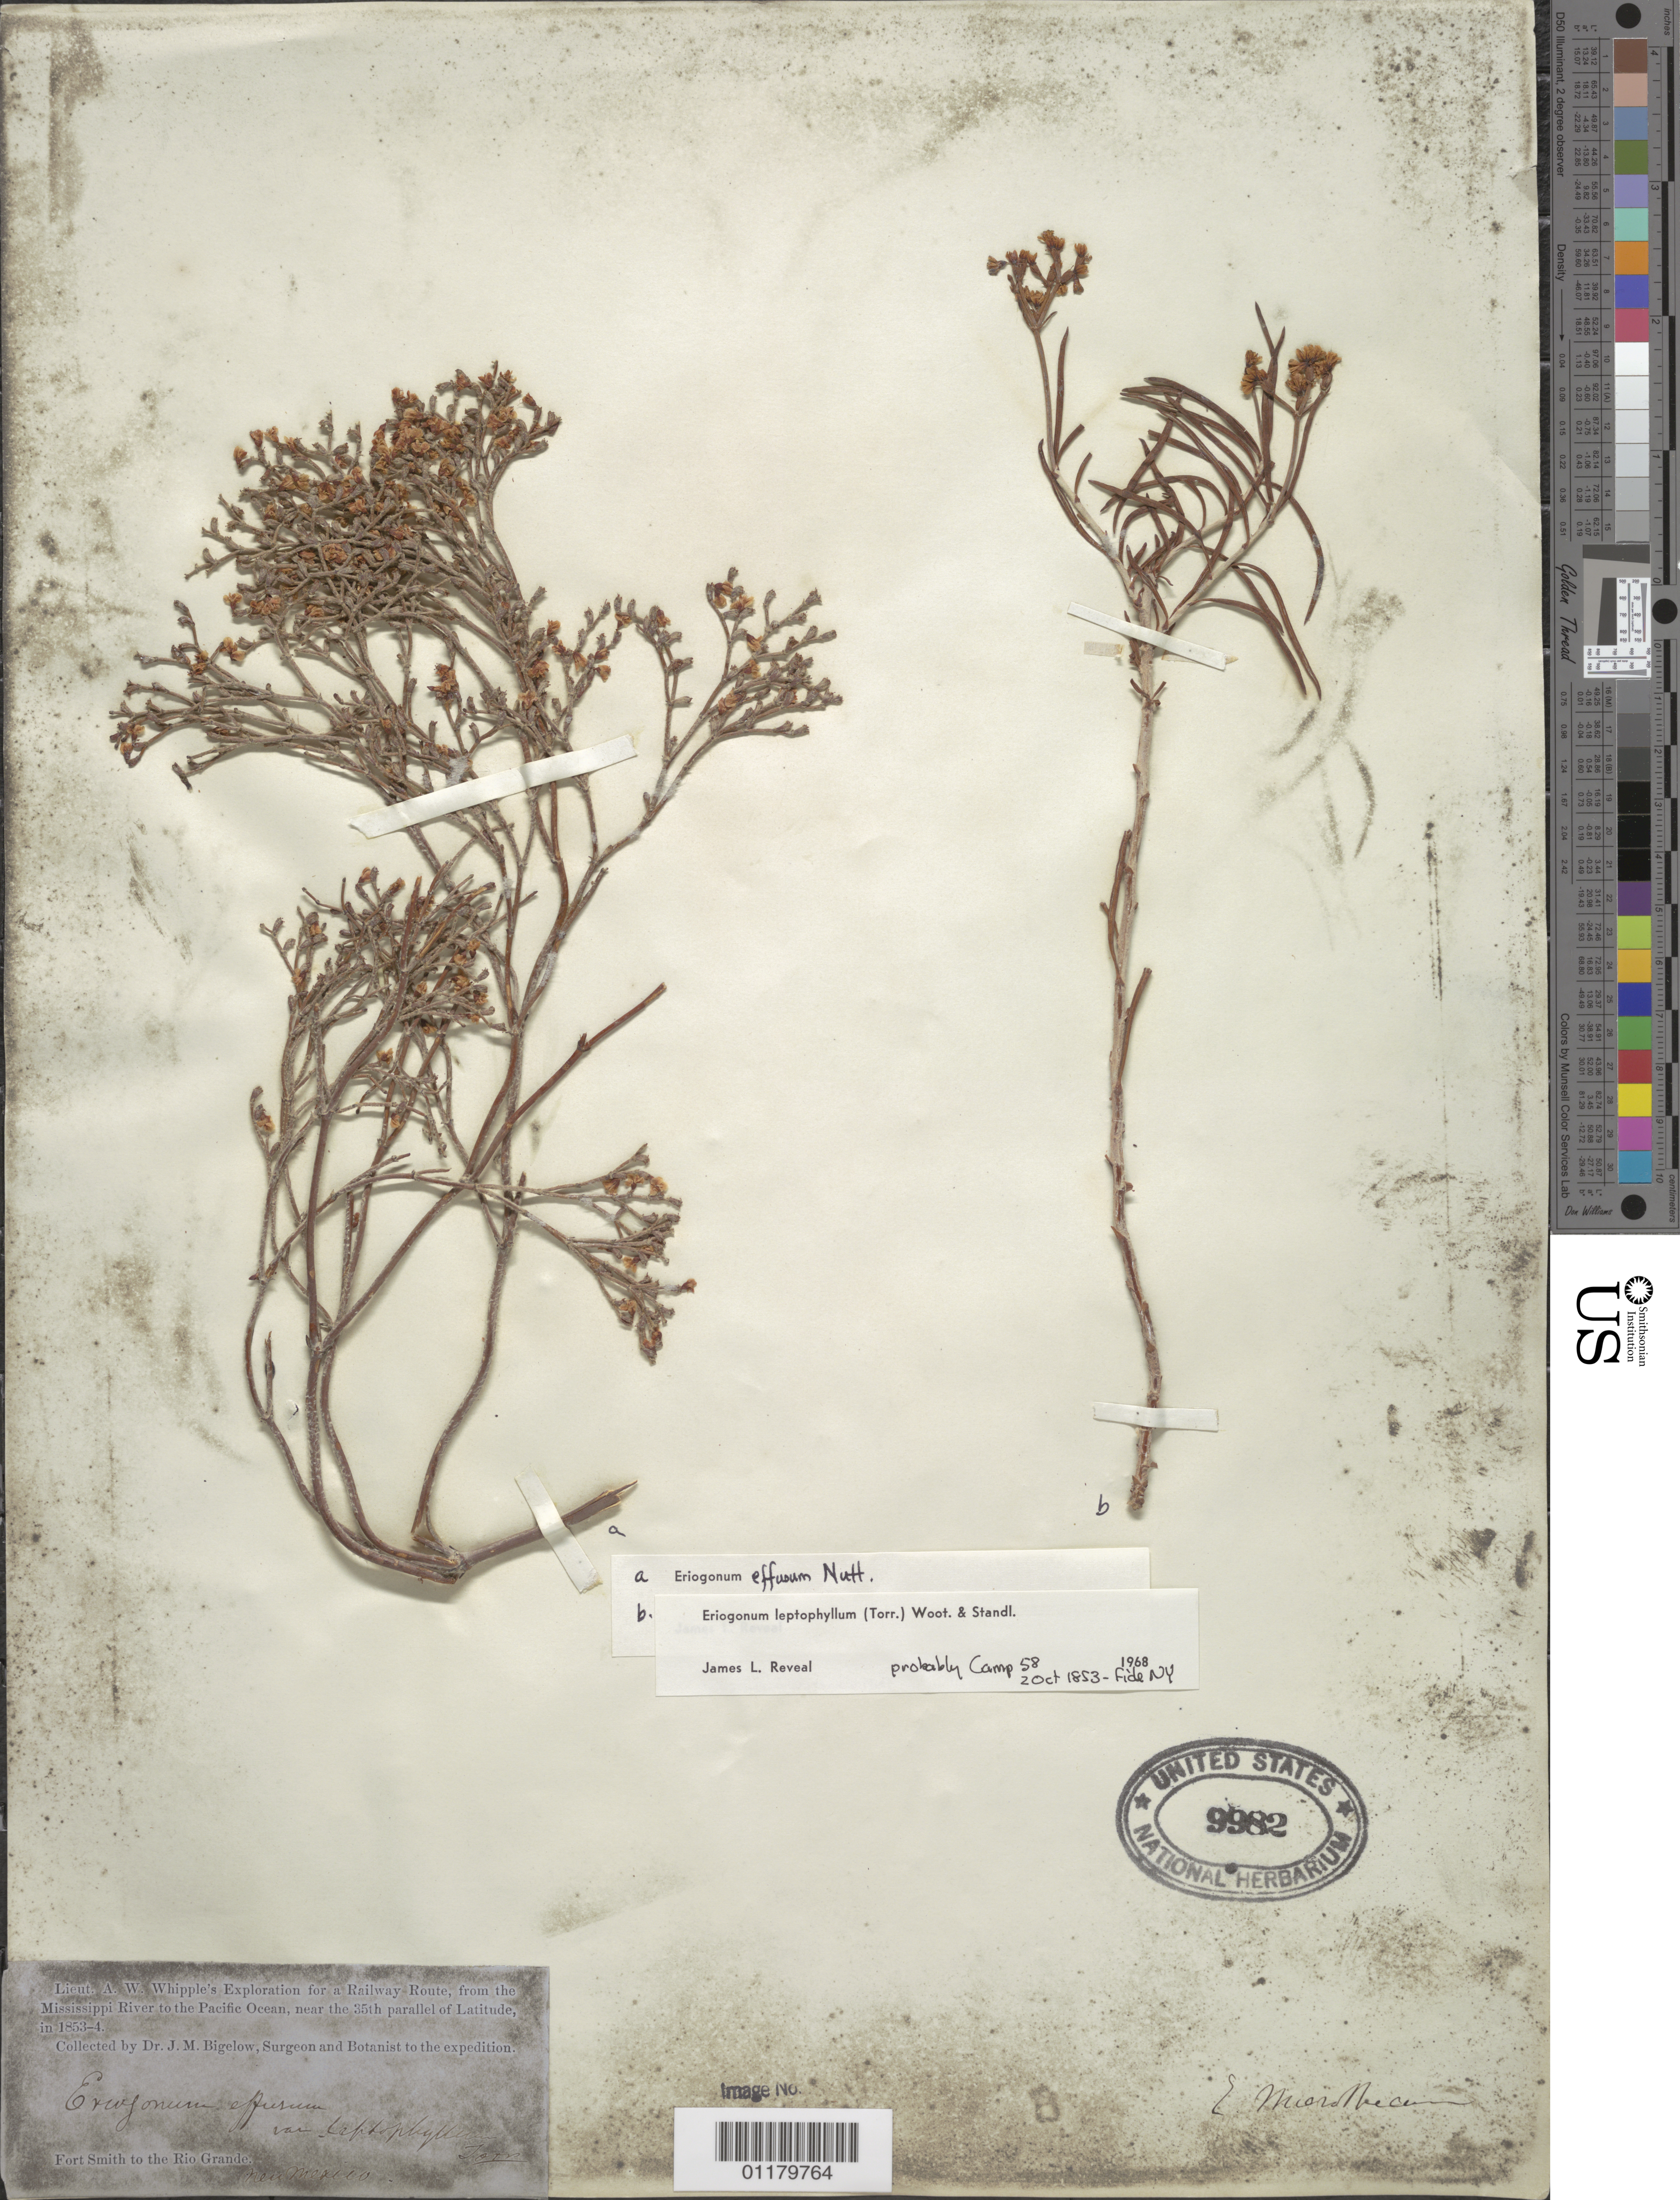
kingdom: Plantae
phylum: Tracheophyta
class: Magnoliopsida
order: Caryophyllales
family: Polygonaceae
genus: Eriogonum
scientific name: Eriogonum effusum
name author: Nutt.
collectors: J. M. Bigelow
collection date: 1853/1854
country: United States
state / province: New Mexico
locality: Fort Smith to the Rio Grande.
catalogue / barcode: US 9982